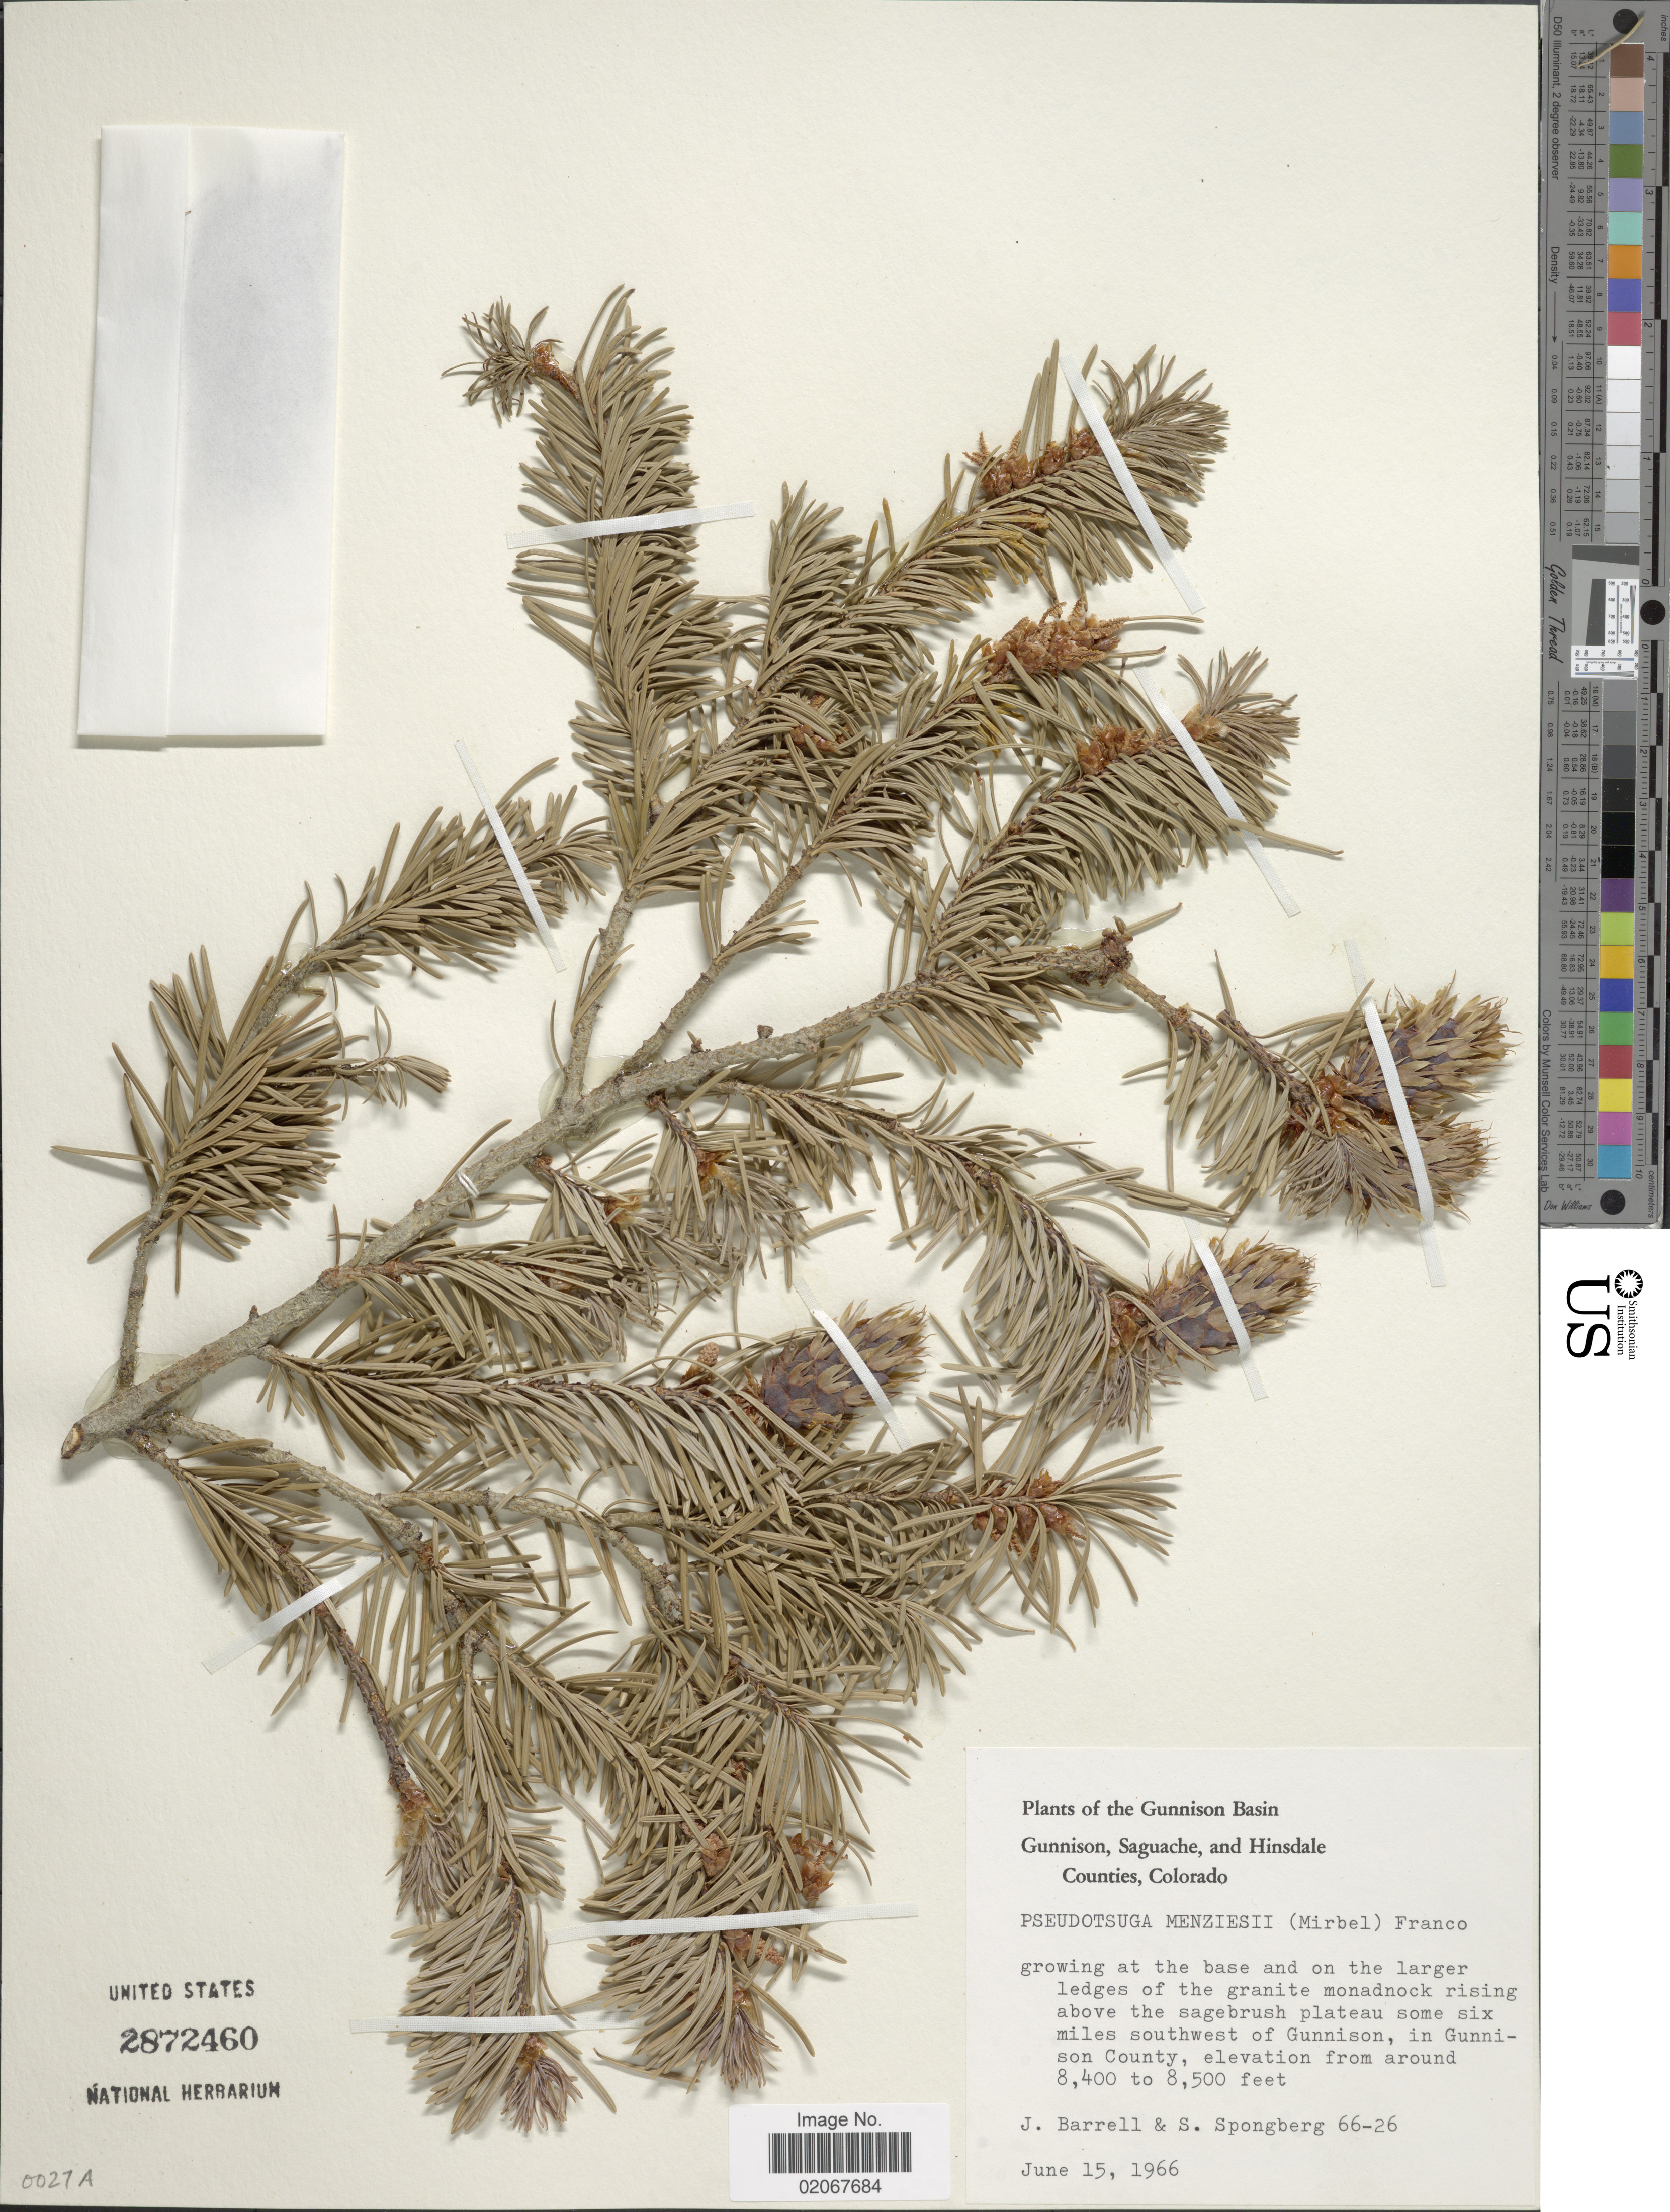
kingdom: Plantae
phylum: Tracheophyta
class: Pinopsida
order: Pinales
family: Pinaceae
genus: Pseudotsuga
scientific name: Pseudotsuga menziesii var. glauca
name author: (Beissn.) Franco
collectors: J. Barrell & S. A.Spongberg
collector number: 66-26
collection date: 1966-06-15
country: United States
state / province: Colorado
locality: Gunnison Bay. Six miles southwest of Gunnison, in Gunnison County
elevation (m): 2560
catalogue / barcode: US 2872460